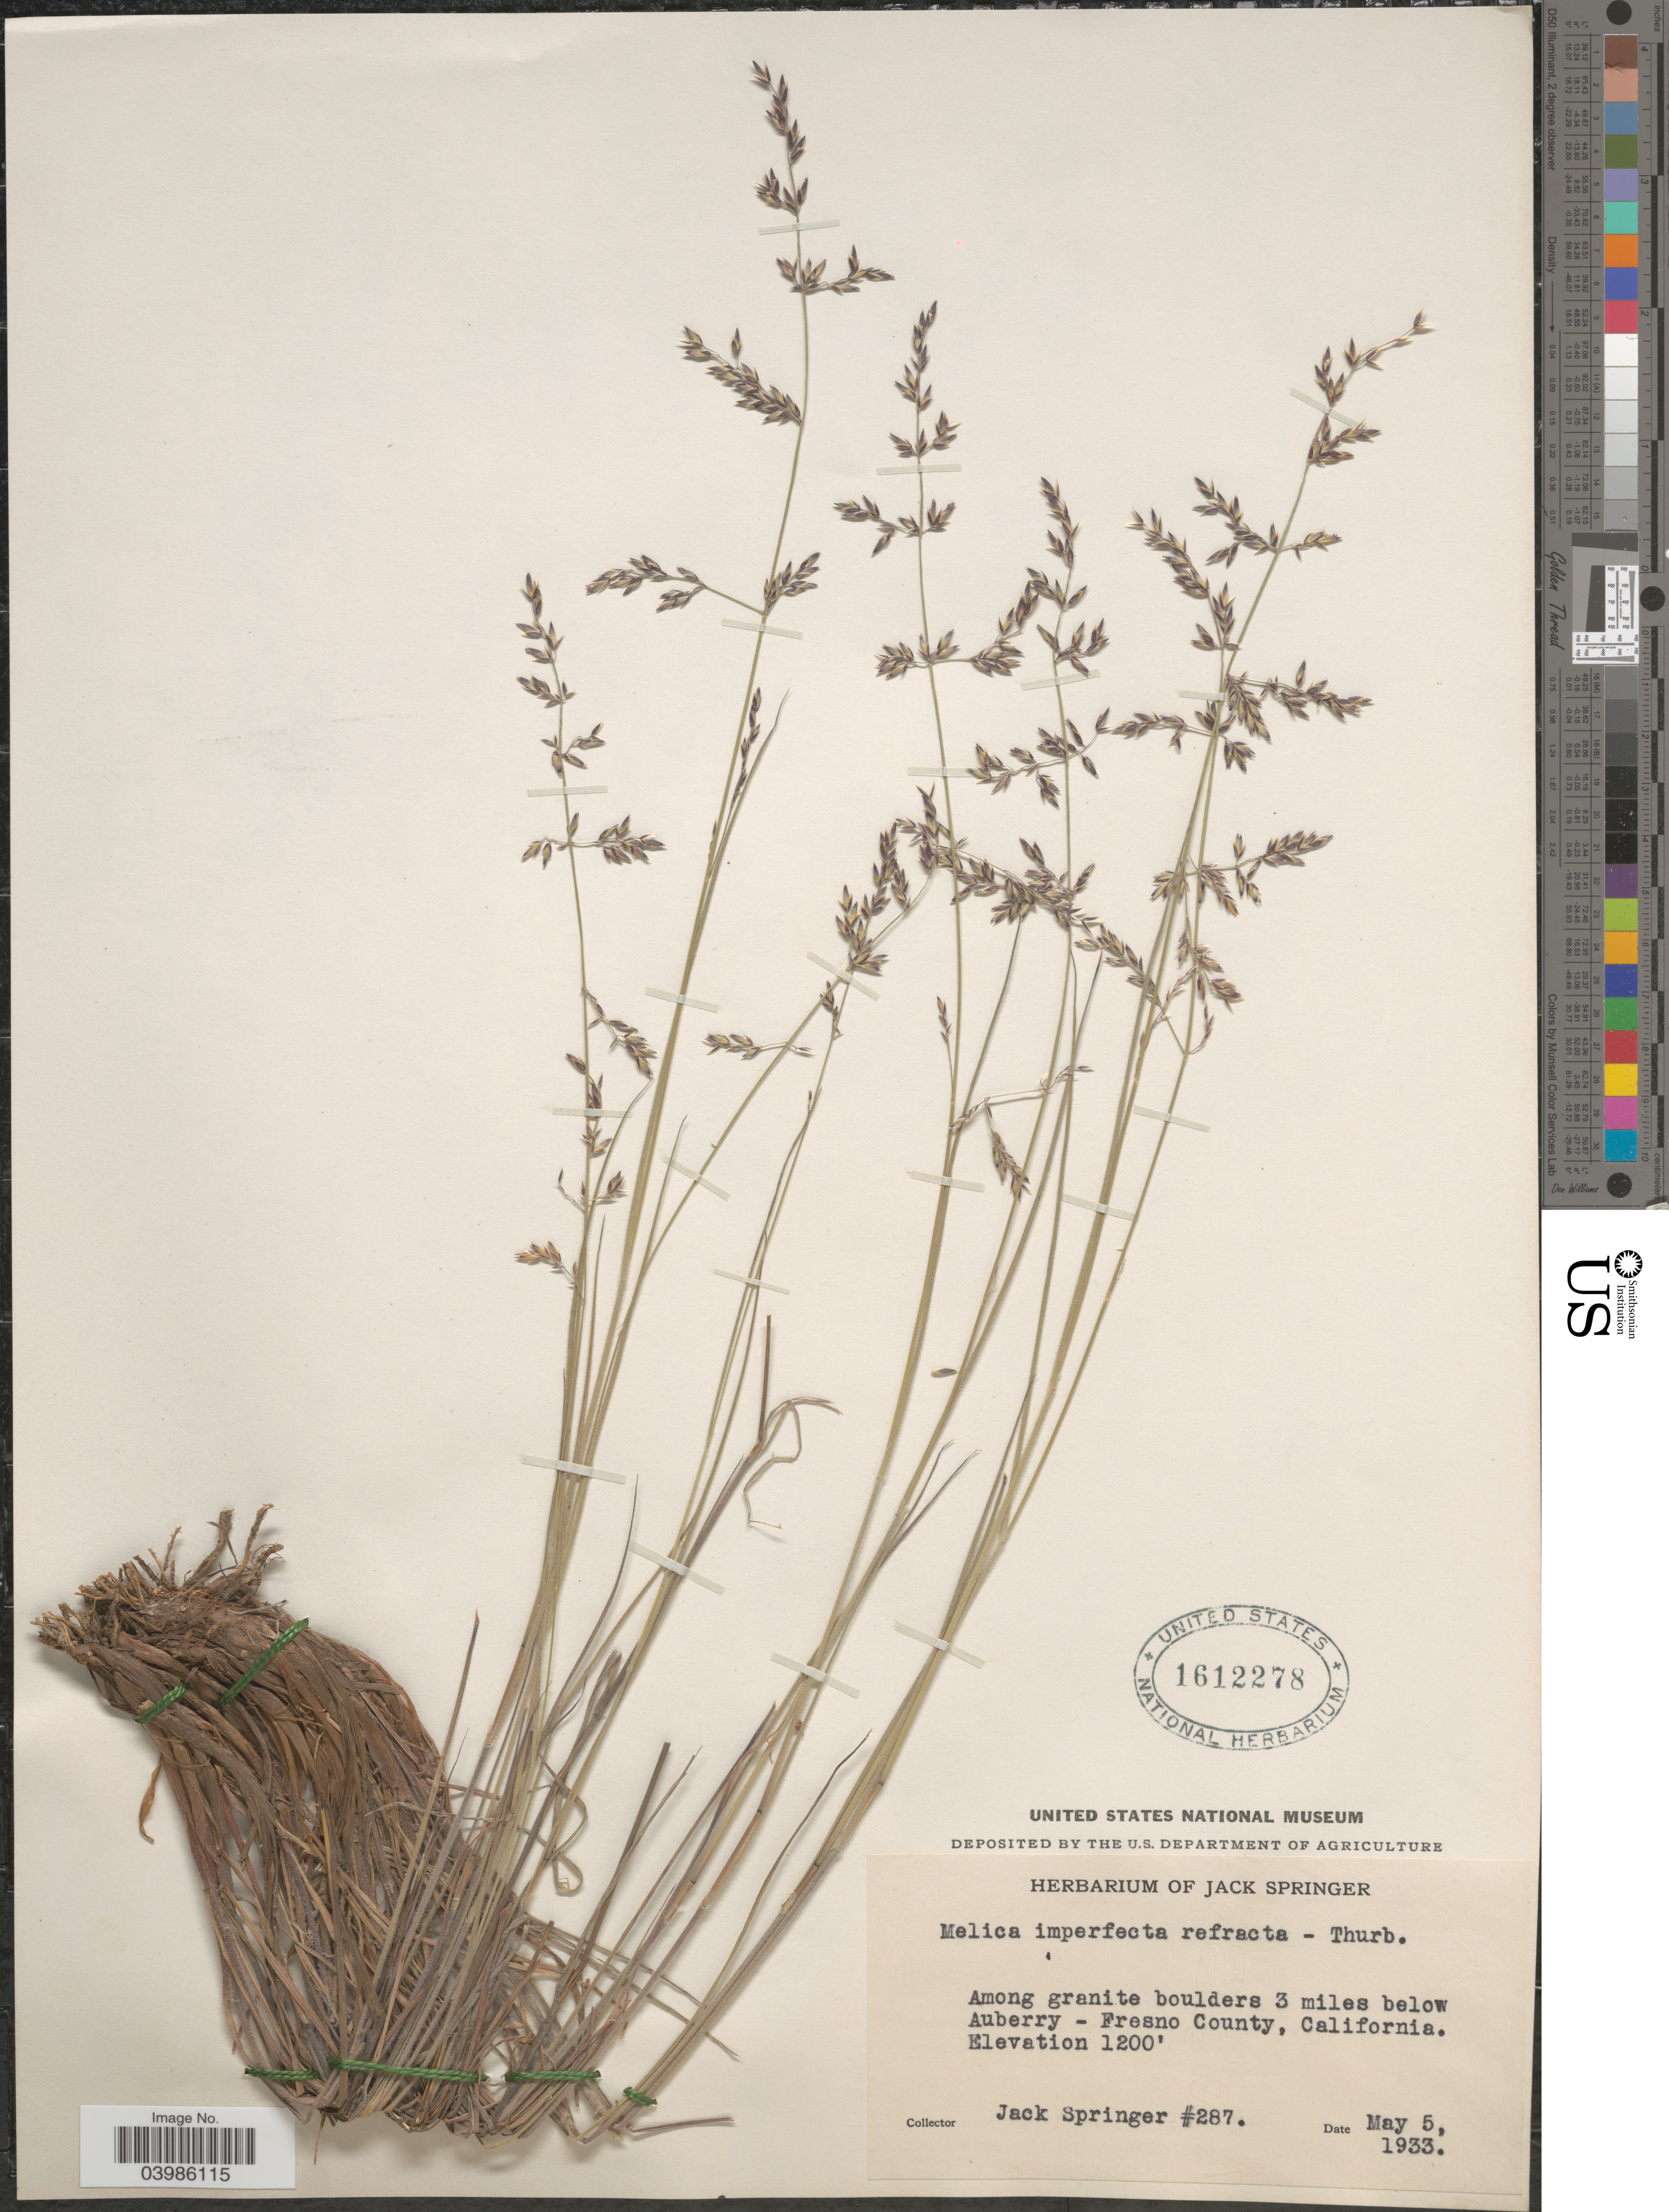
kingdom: Plantae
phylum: Tracheophyta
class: Liliopsida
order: Poales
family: Poaceae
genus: Melica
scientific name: Melica imperfecta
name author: Trin.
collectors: J. Springer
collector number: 287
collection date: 1933-05-05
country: United States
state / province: California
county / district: Fresno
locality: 3 miles below Auberry - Fresno County.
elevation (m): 366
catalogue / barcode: US 1612278